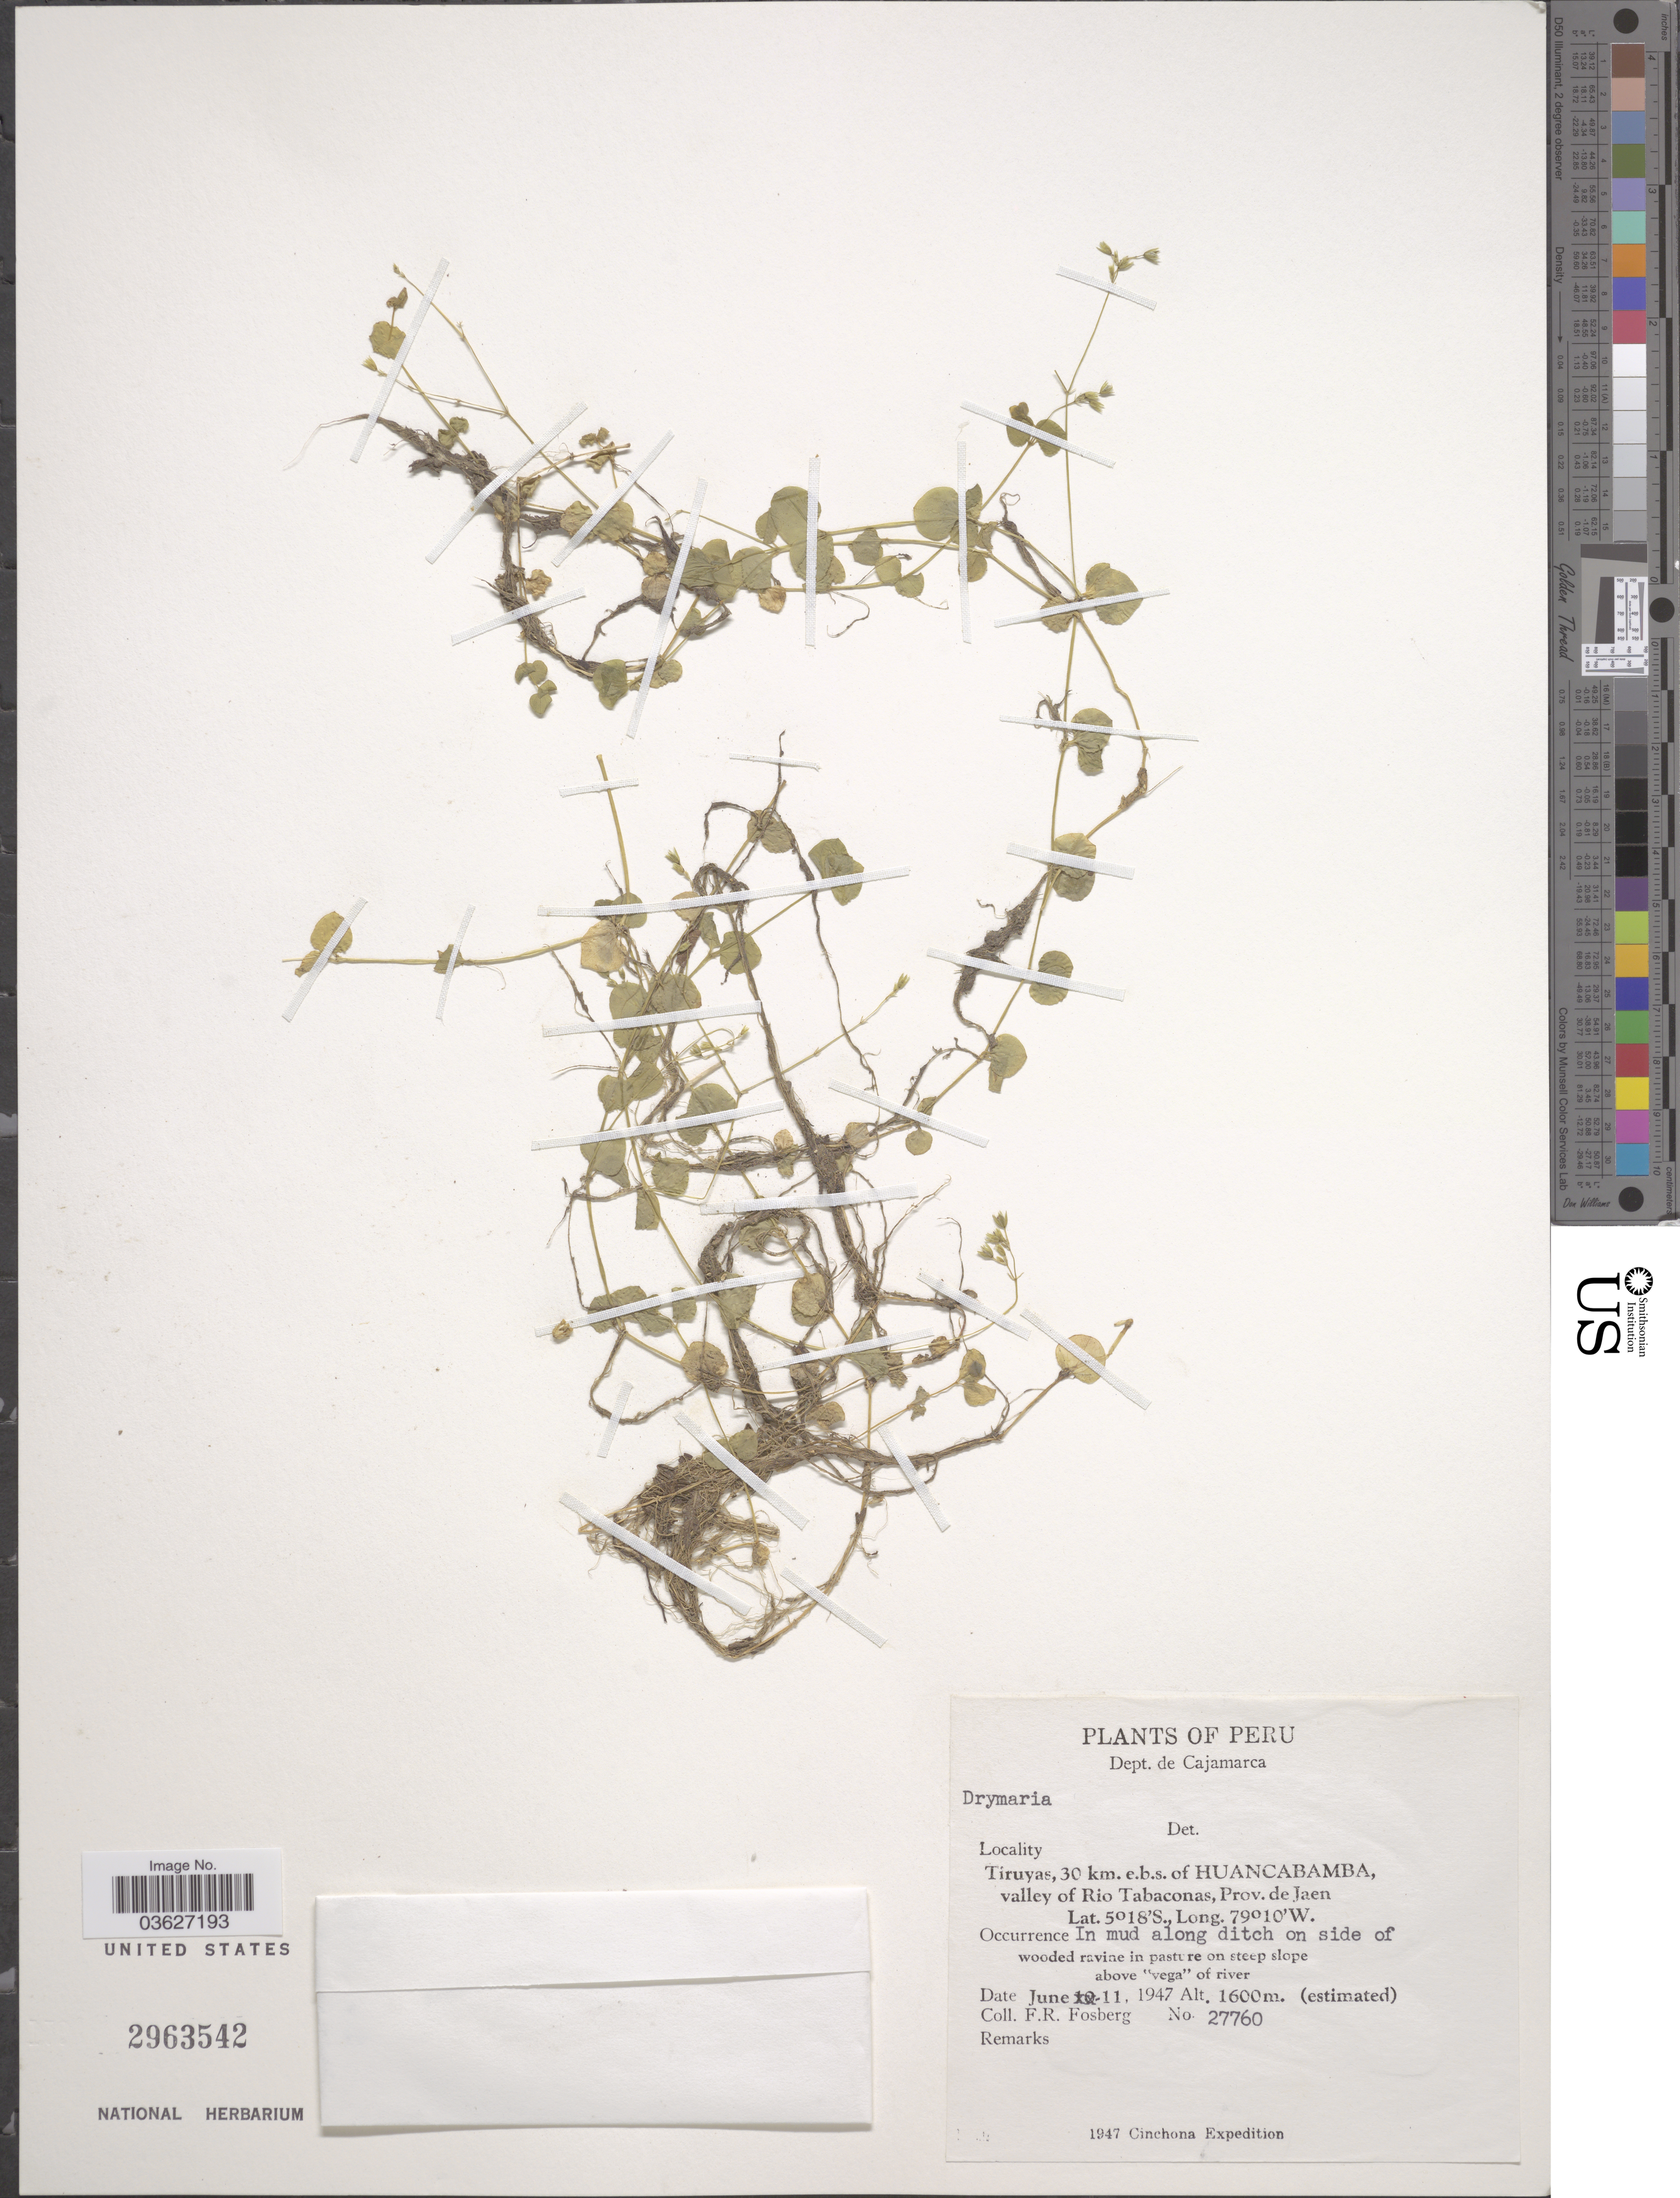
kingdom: Plantae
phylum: Tracheophyta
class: Magnoliopsida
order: Caryophyllales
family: Caryophyllaceae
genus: Drymaria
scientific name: Drymaria sp.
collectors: F. R. Fosberg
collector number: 27760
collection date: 1947-06-11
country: Peru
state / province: Cajamarca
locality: Dept. de Cajamarca. Tiruyas, 30 km. e.b.s. of Huancabamba, valley of Rio Tabaconas, Prov. de Jaen.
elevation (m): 1600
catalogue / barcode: US 2963542